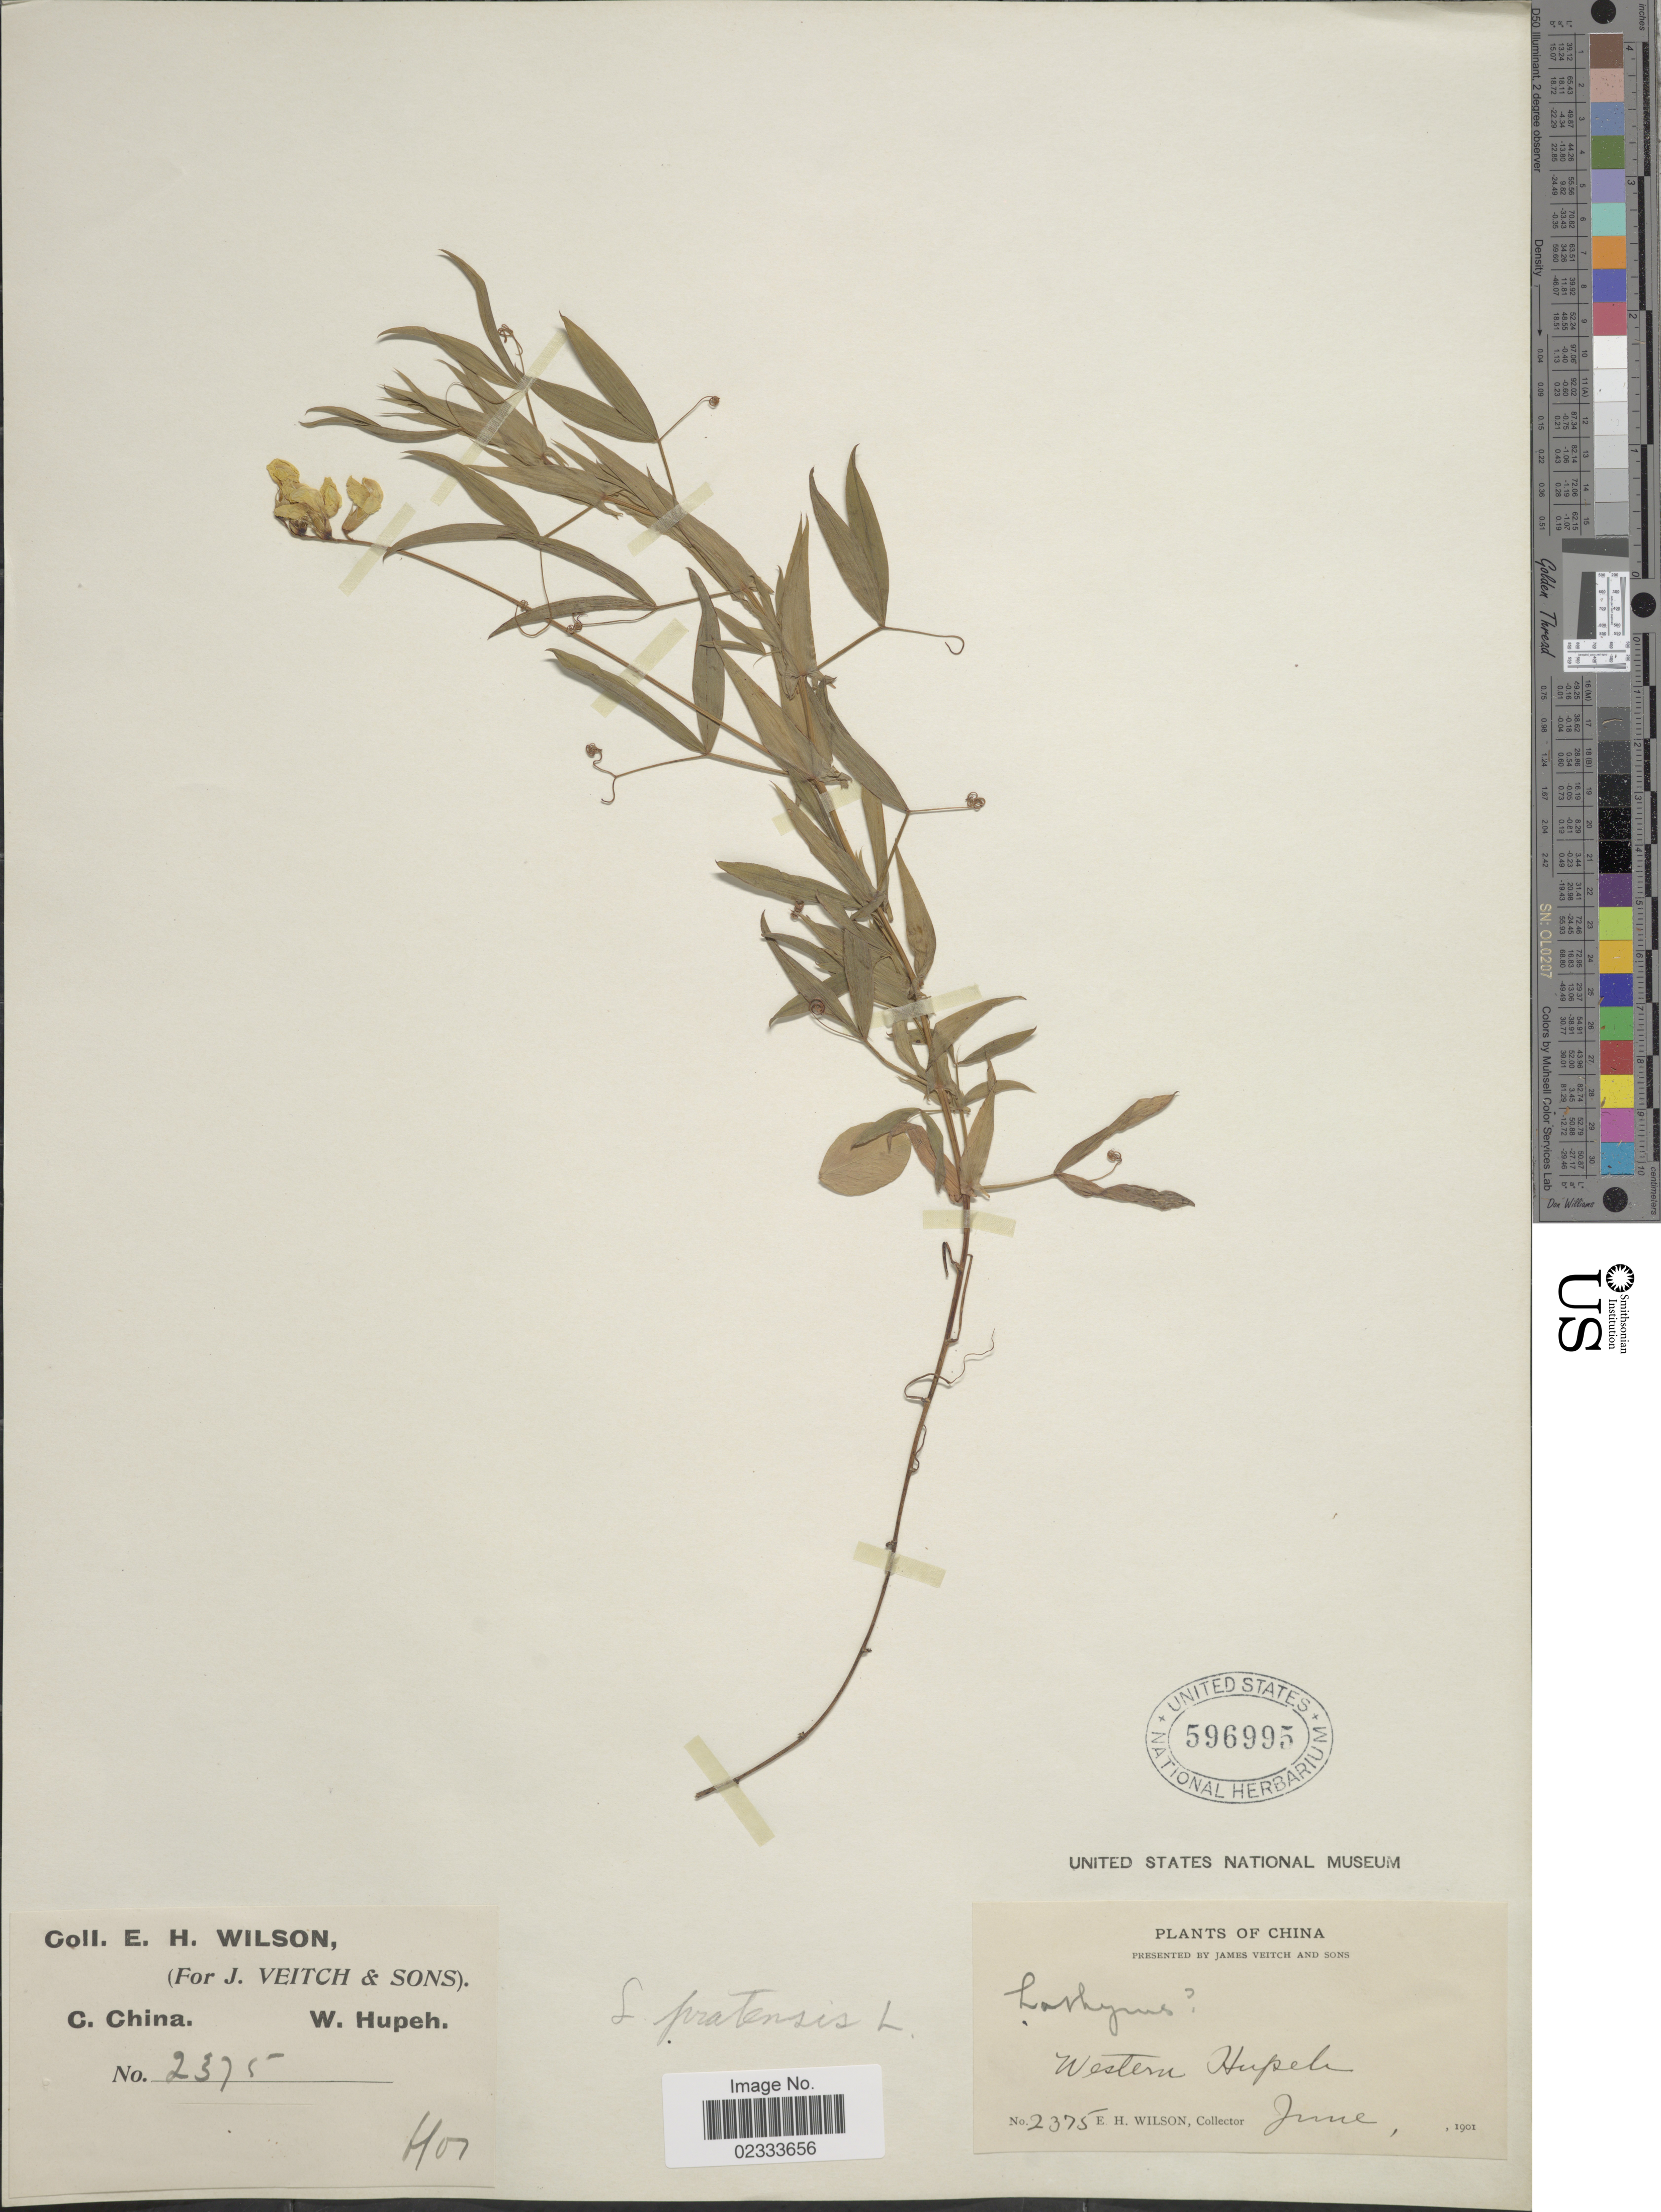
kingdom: Plantae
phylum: Tracheophyta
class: Magnoliopsida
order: Fabales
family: Fabaceae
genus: Lathyrus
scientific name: Lathyrus pratensis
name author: L.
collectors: E. Wilson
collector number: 2375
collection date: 1901-06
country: China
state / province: Hubei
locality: Western Hupeh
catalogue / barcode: US 596995